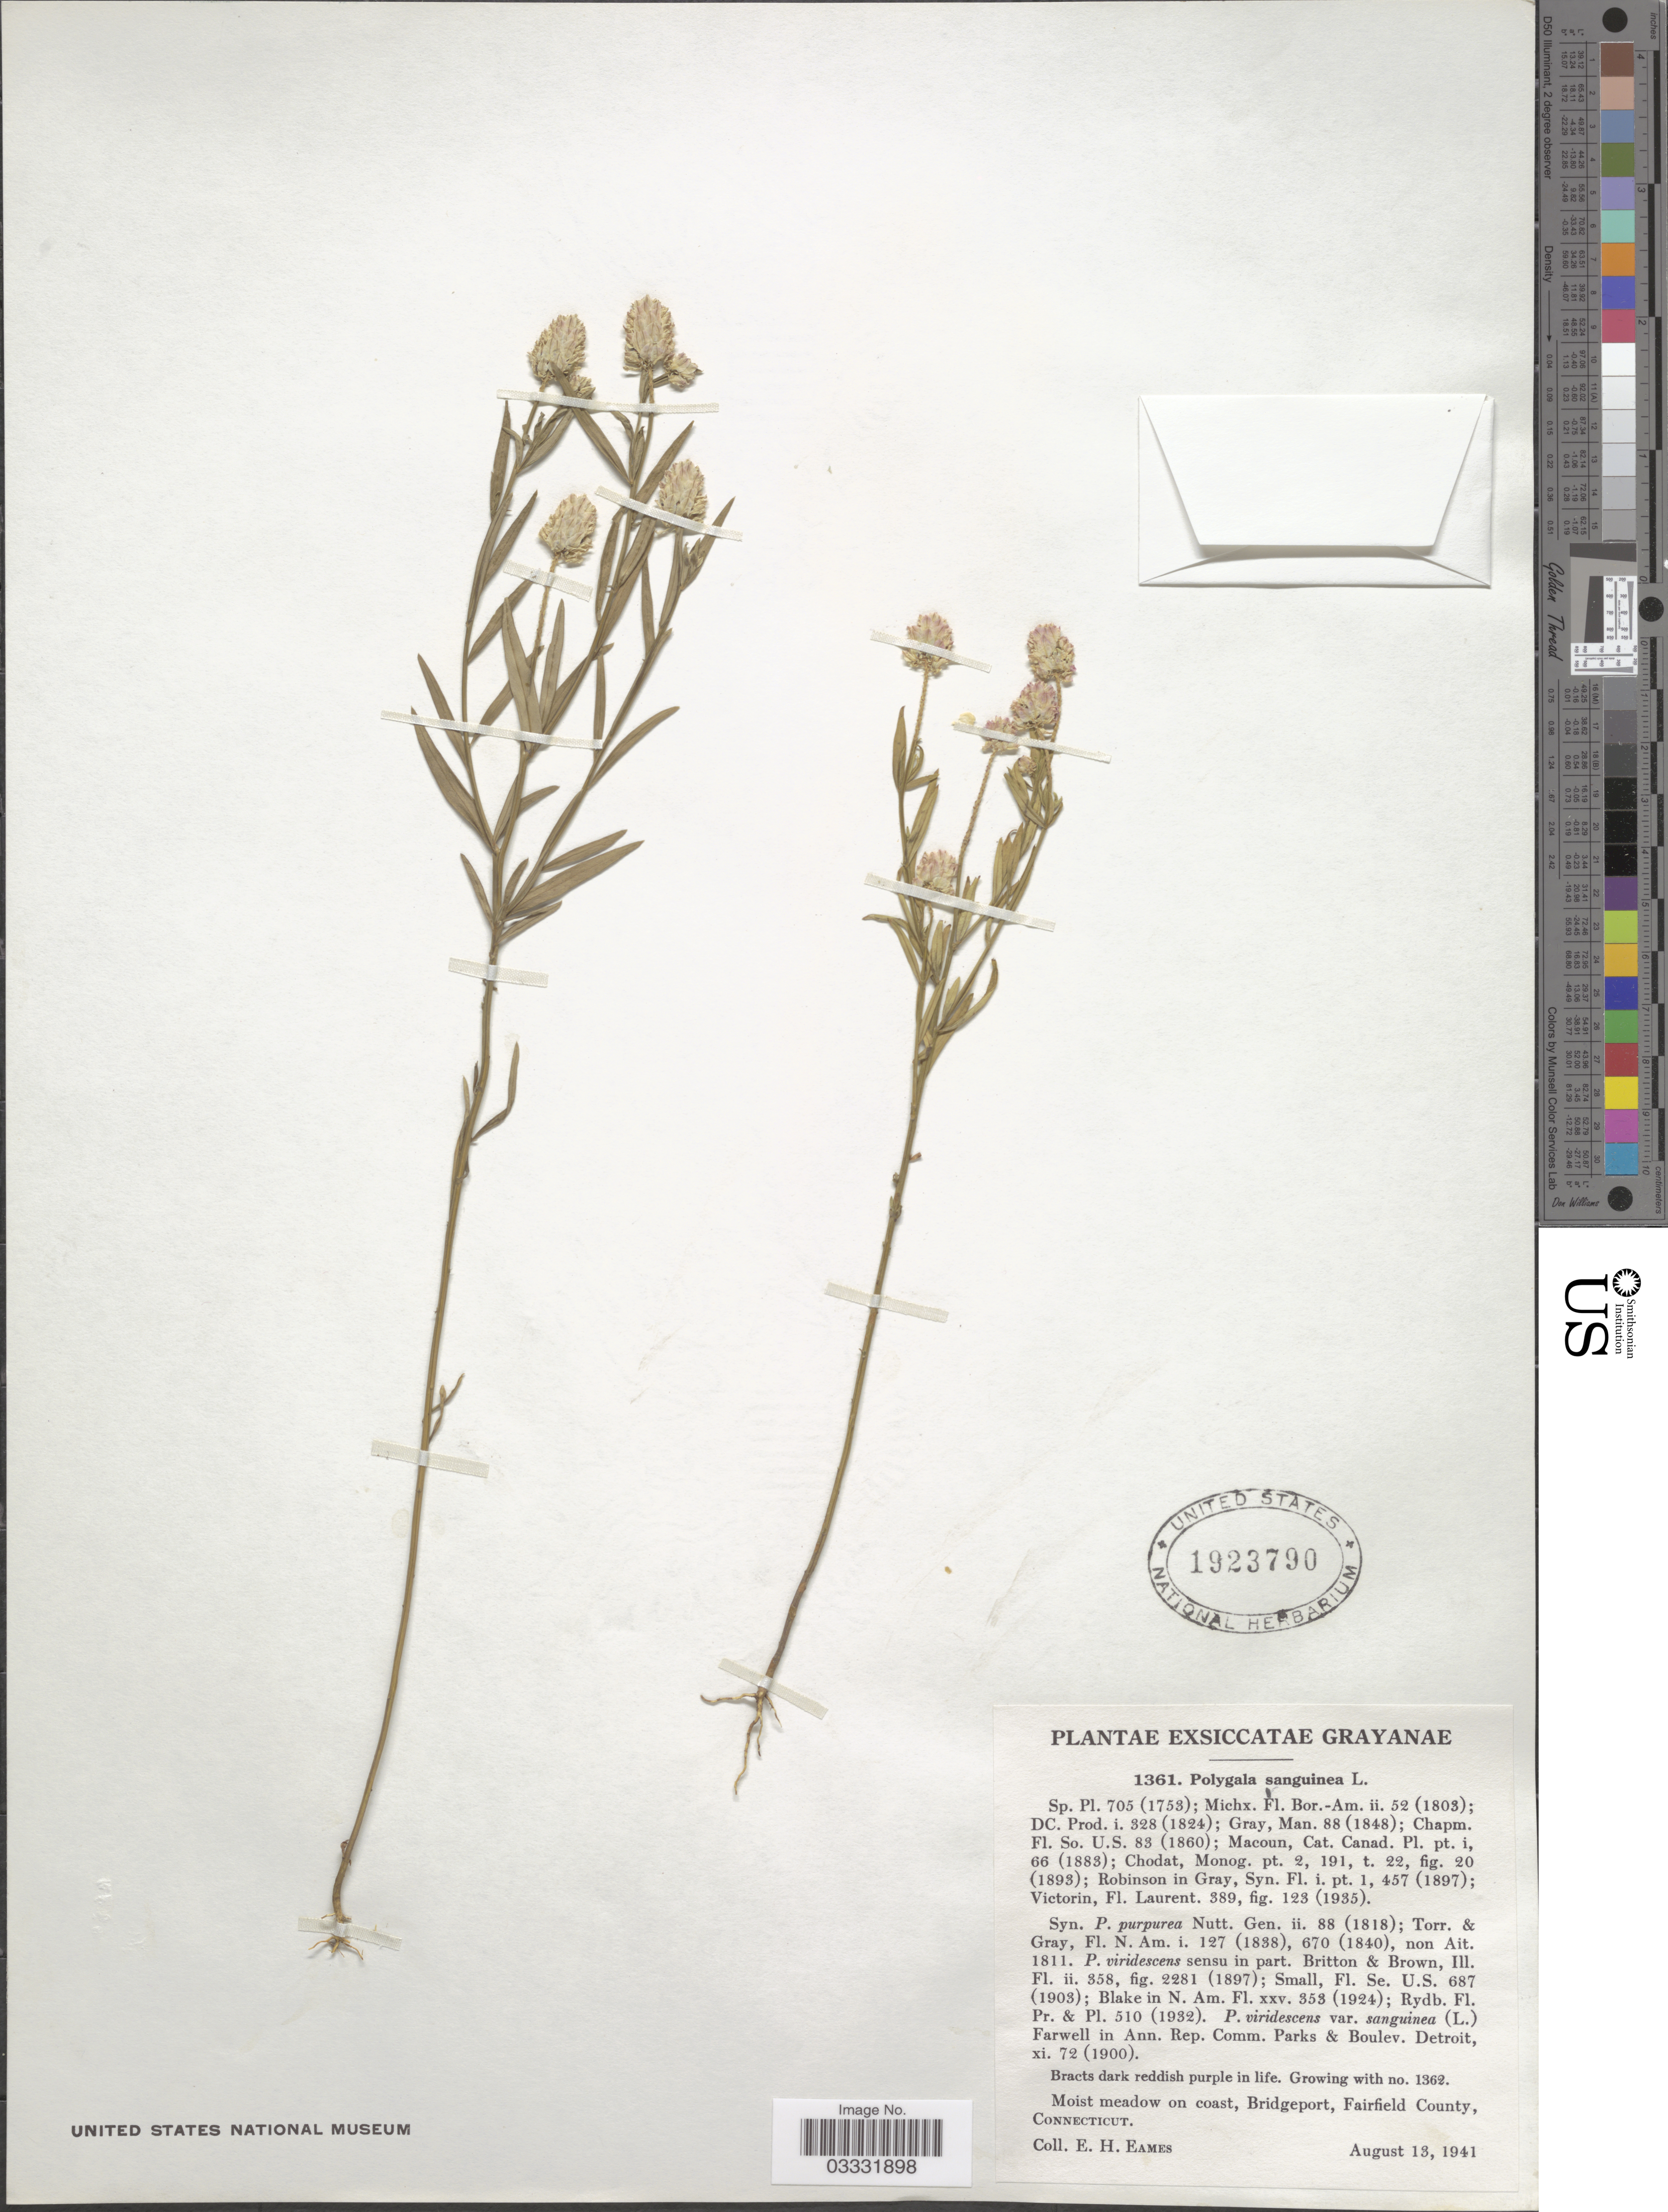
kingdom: Plantae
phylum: Tracheophyta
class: Magnoliopsida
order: Fabales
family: Polygalaceae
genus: Polygala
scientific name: Polygala sanguinea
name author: L.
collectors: E. H. Eames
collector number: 1361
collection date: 1941-08-13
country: United States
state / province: Connecticut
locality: Moist meadow on coast, Bridgeport, Fairfield County.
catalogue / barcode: US 1923790